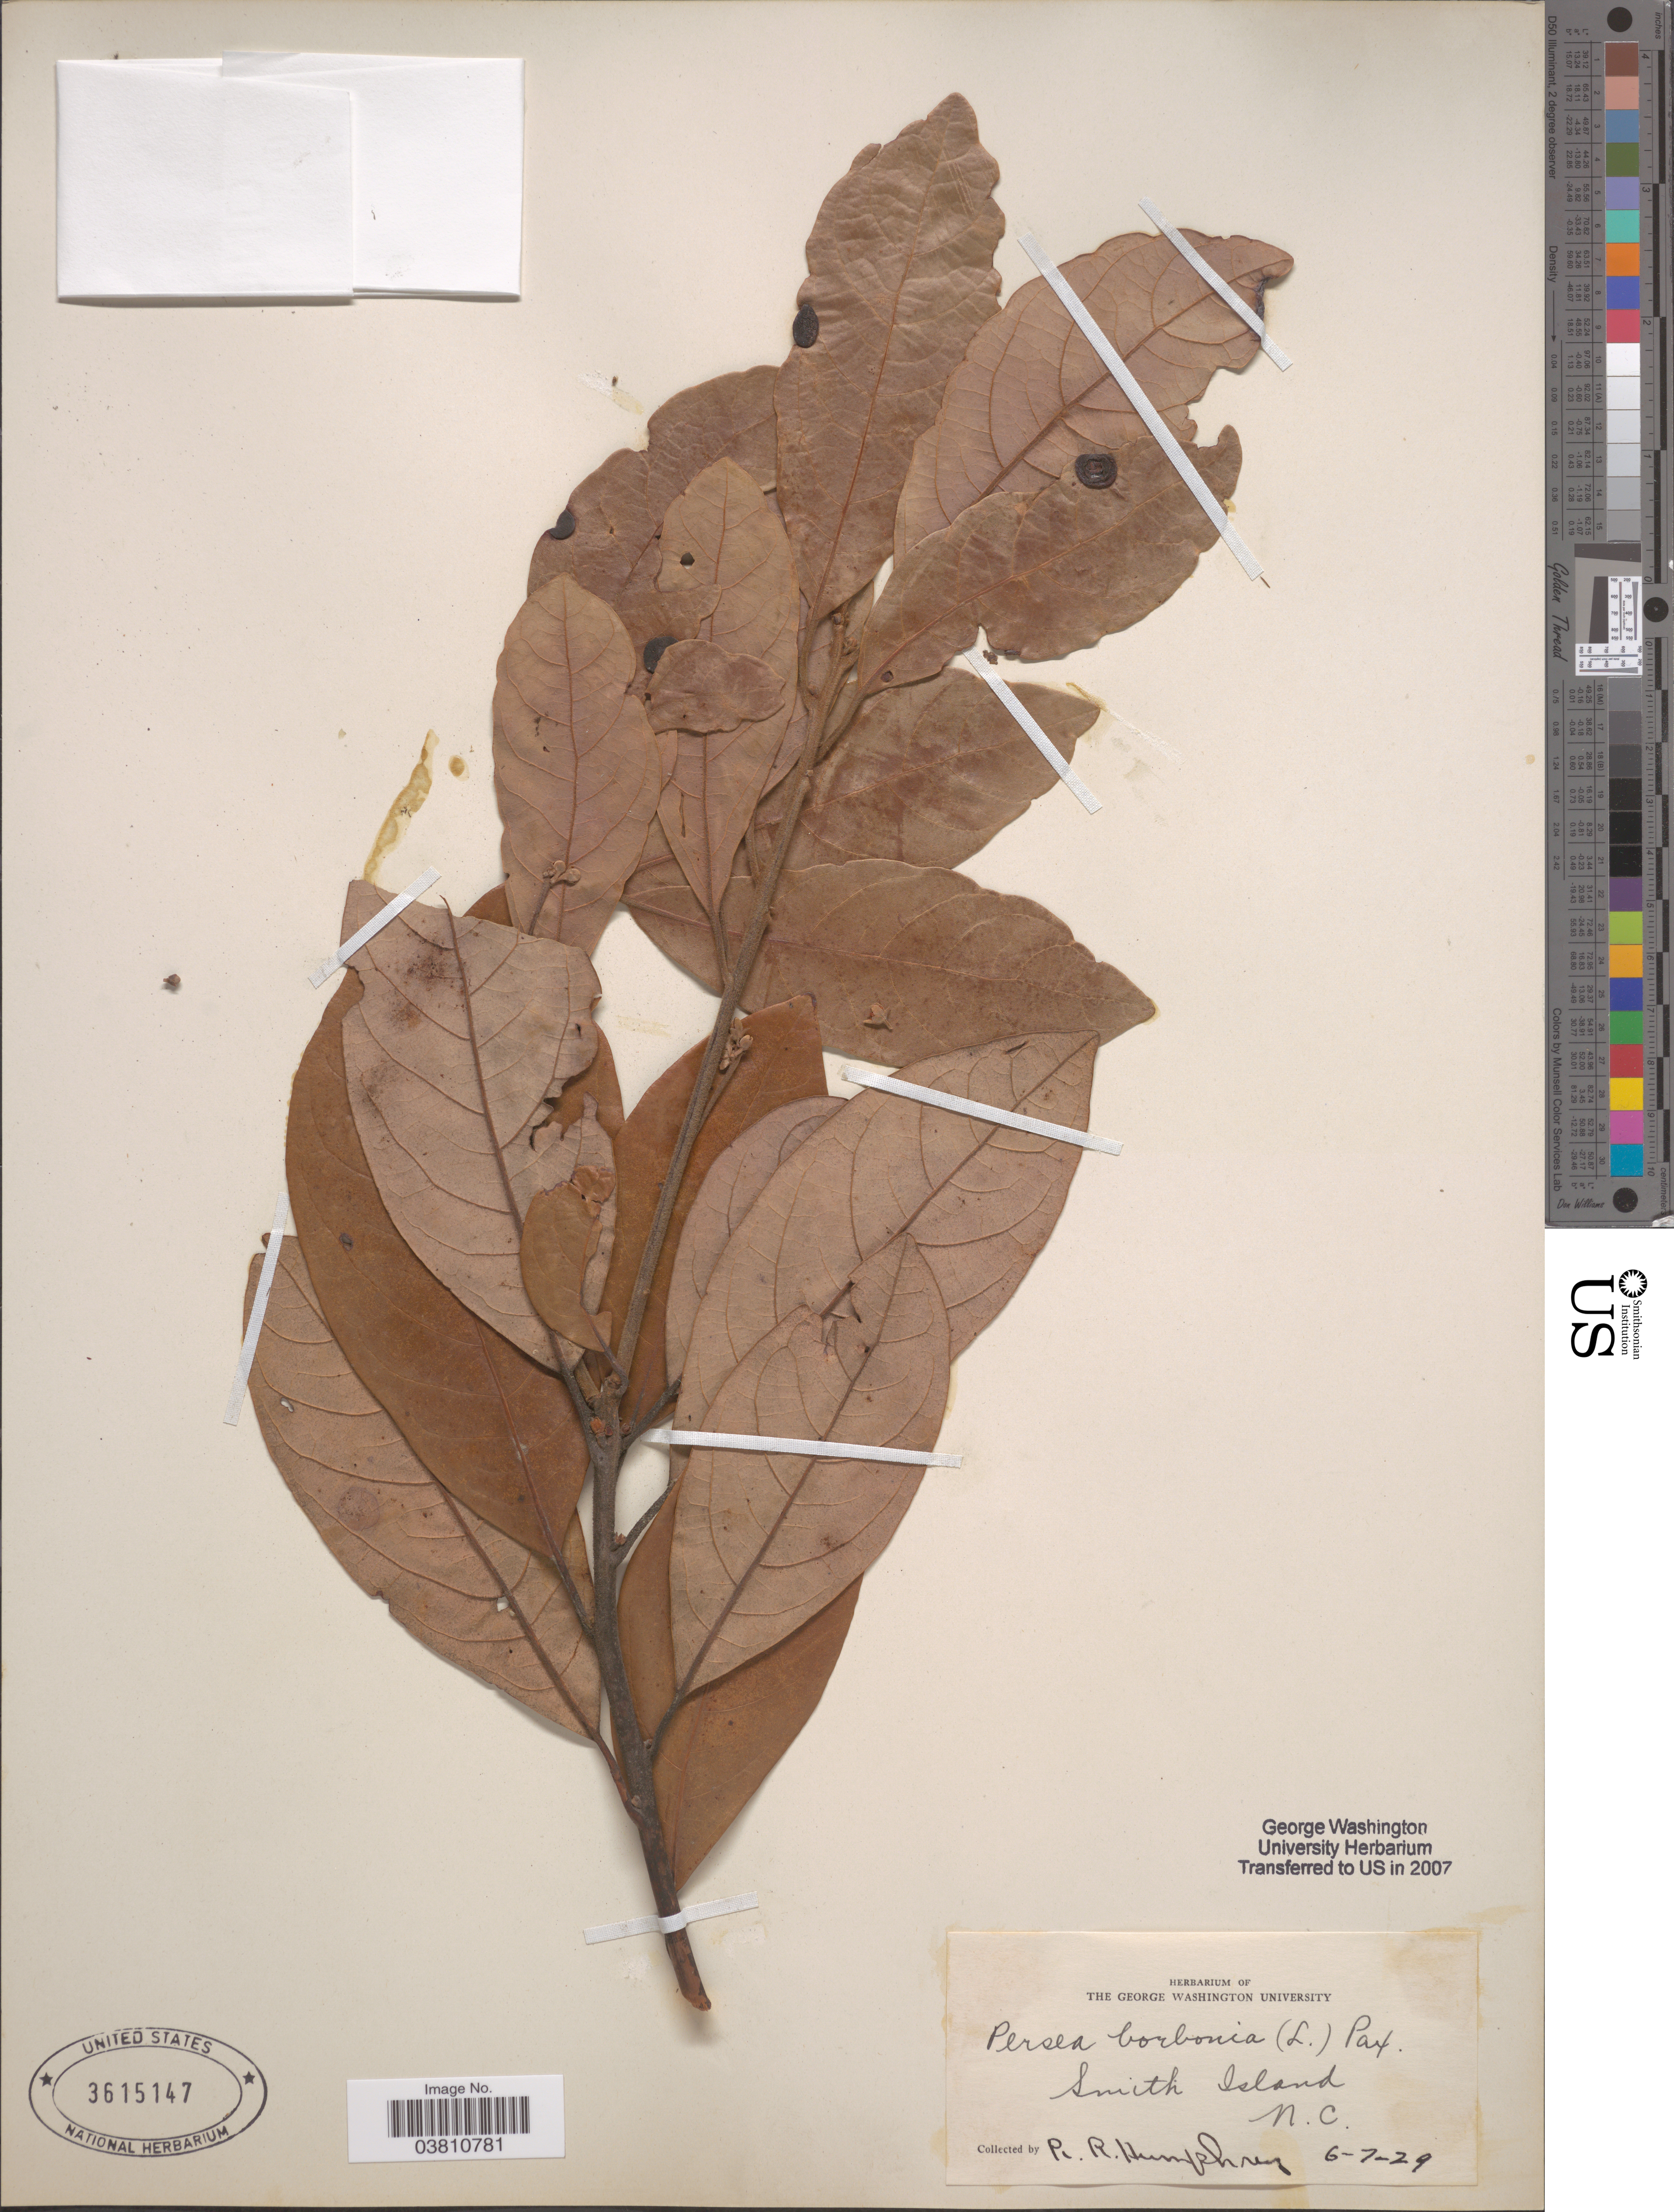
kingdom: Plantae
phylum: Tracheophyta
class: Magnoliopsida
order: Laurales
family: Lauraceae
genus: Persea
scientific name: Persea borbonia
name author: (L.) Spreng.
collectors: R. Humphrey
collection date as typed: Transcribed d/m/y: 7/6/29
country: United States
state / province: North Carolina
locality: Smith Island.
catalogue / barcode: US 3615147